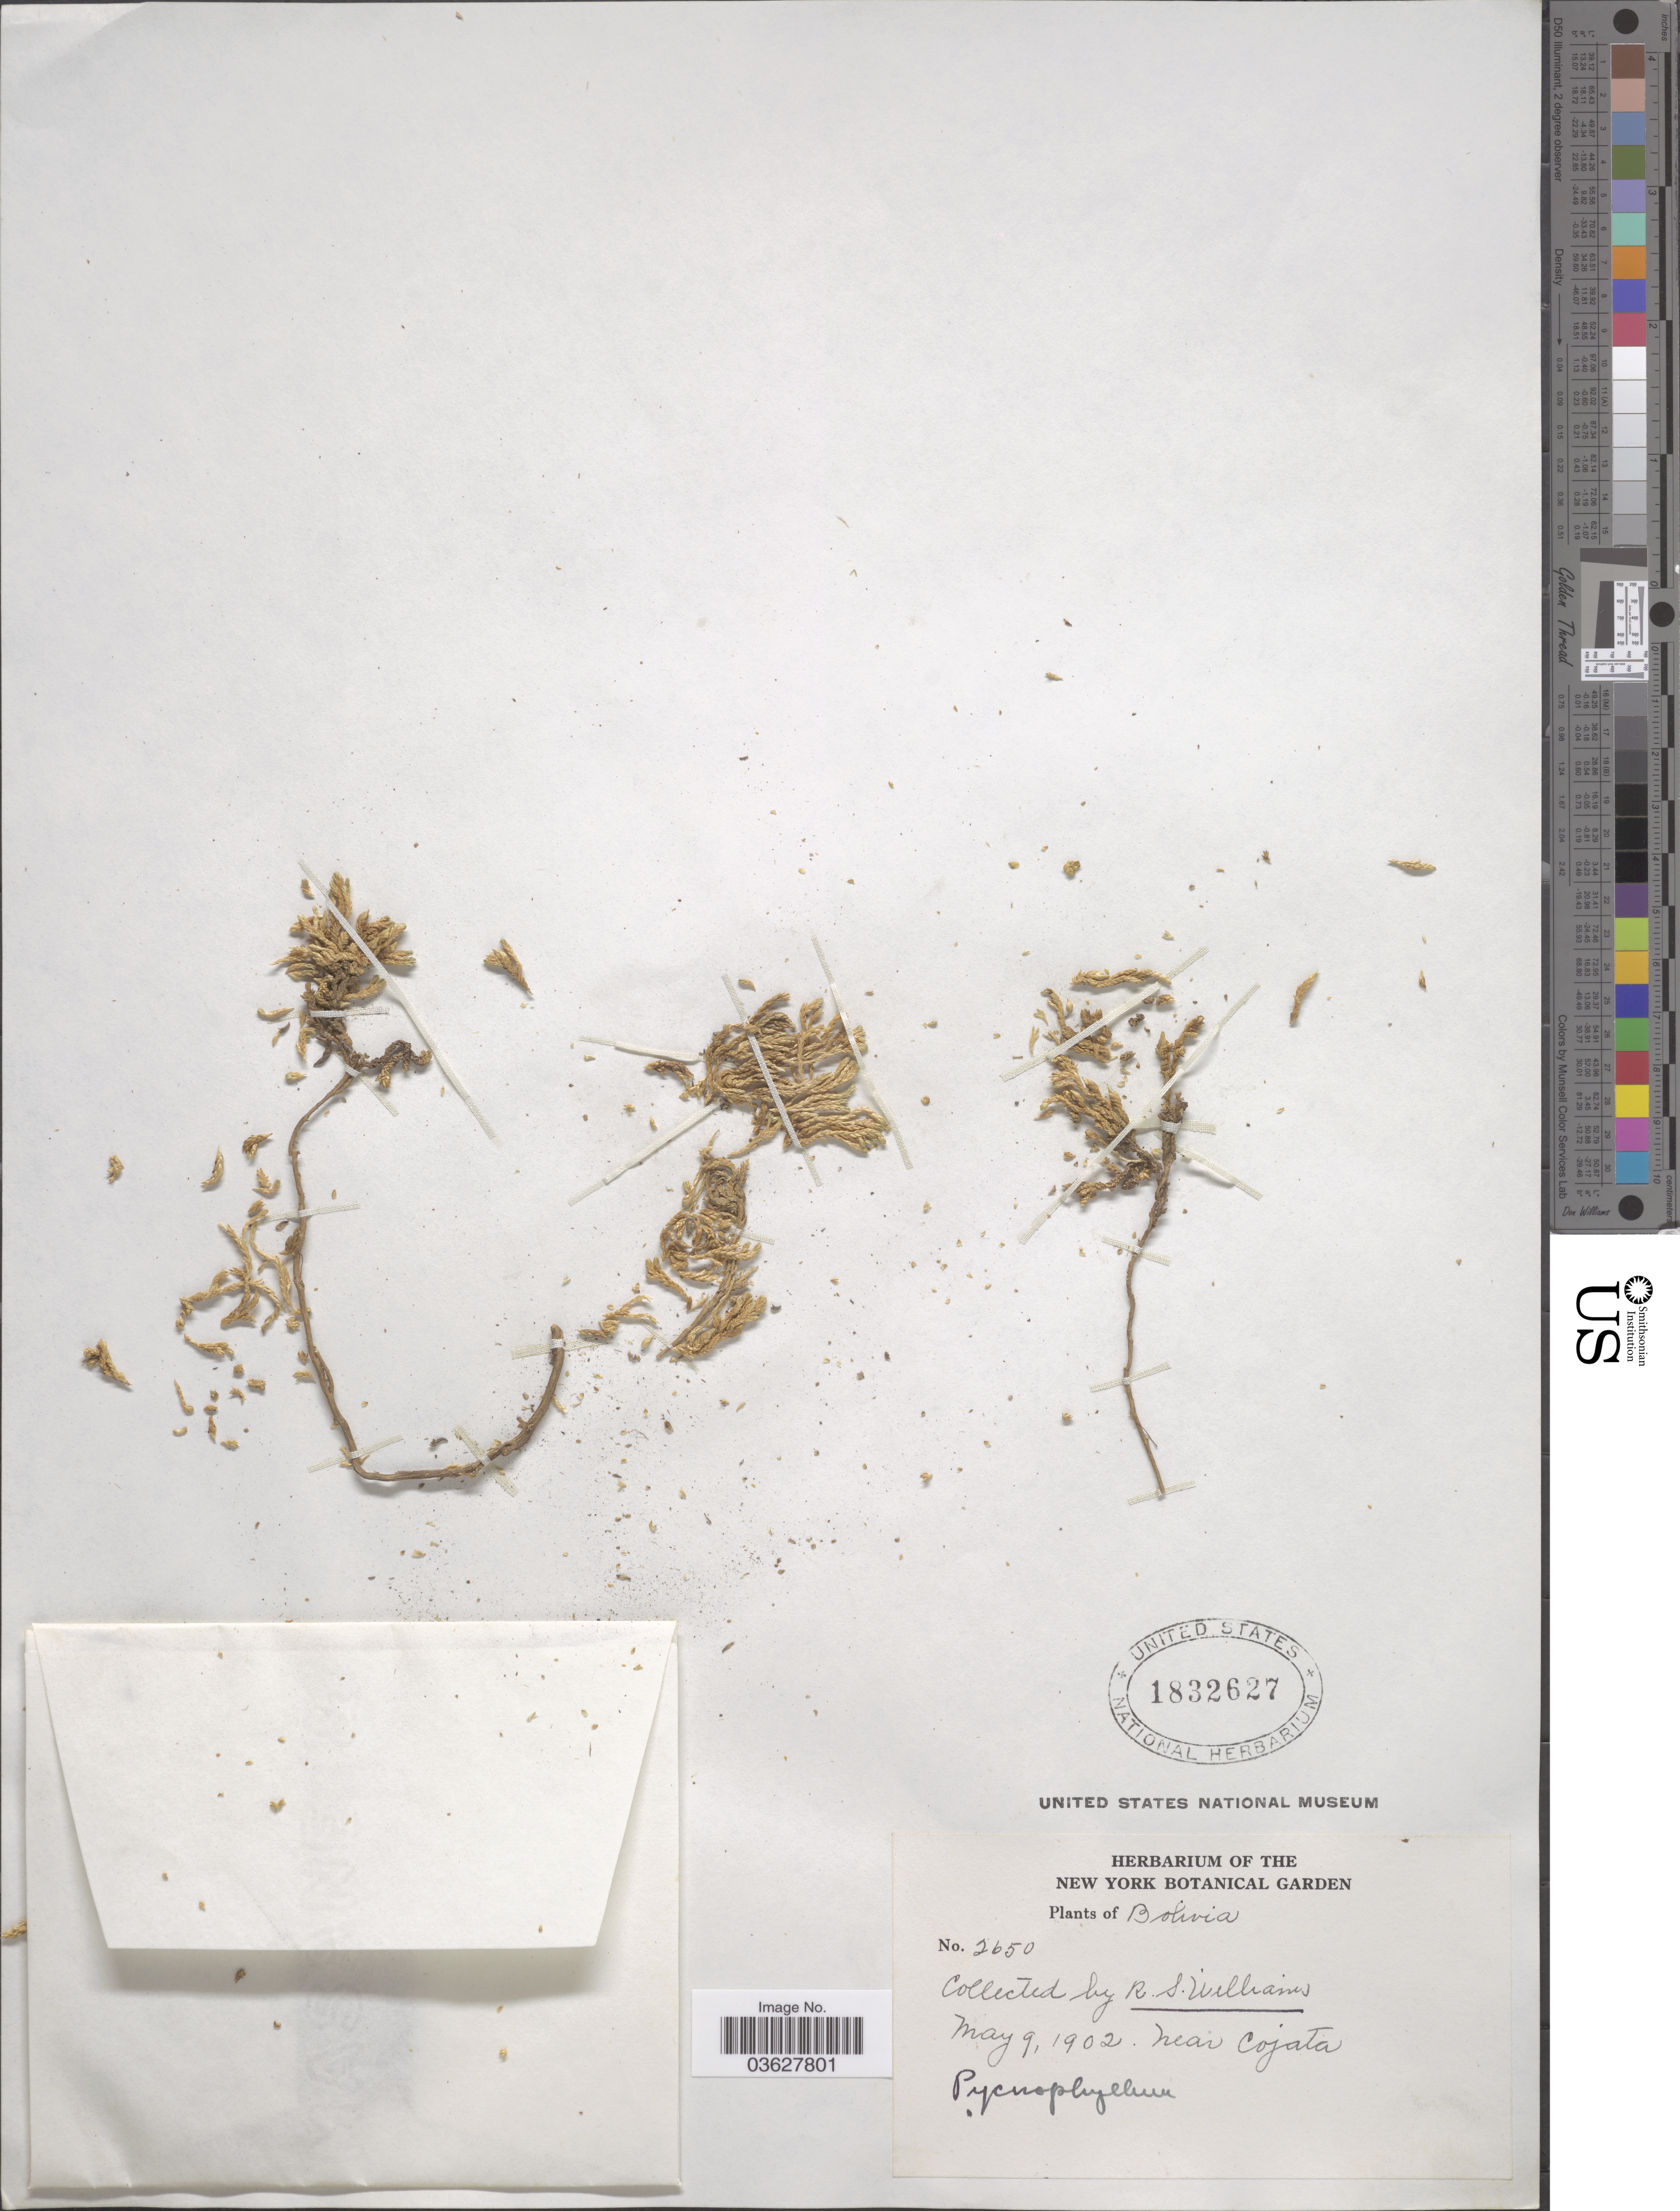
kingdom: Plantae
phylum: Tracheophyta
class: Magnoliopsida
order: Caryophyllales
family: Caryophyllaceae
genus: Pycnophyllum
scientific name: Pycnophyllum sp.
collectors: R. S. Williams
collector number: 2650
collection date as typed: May 9, 1902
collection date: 1902-05-09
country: Peru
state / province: Puno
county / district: Huancane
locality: Near Cojata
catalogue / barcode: US 1832627